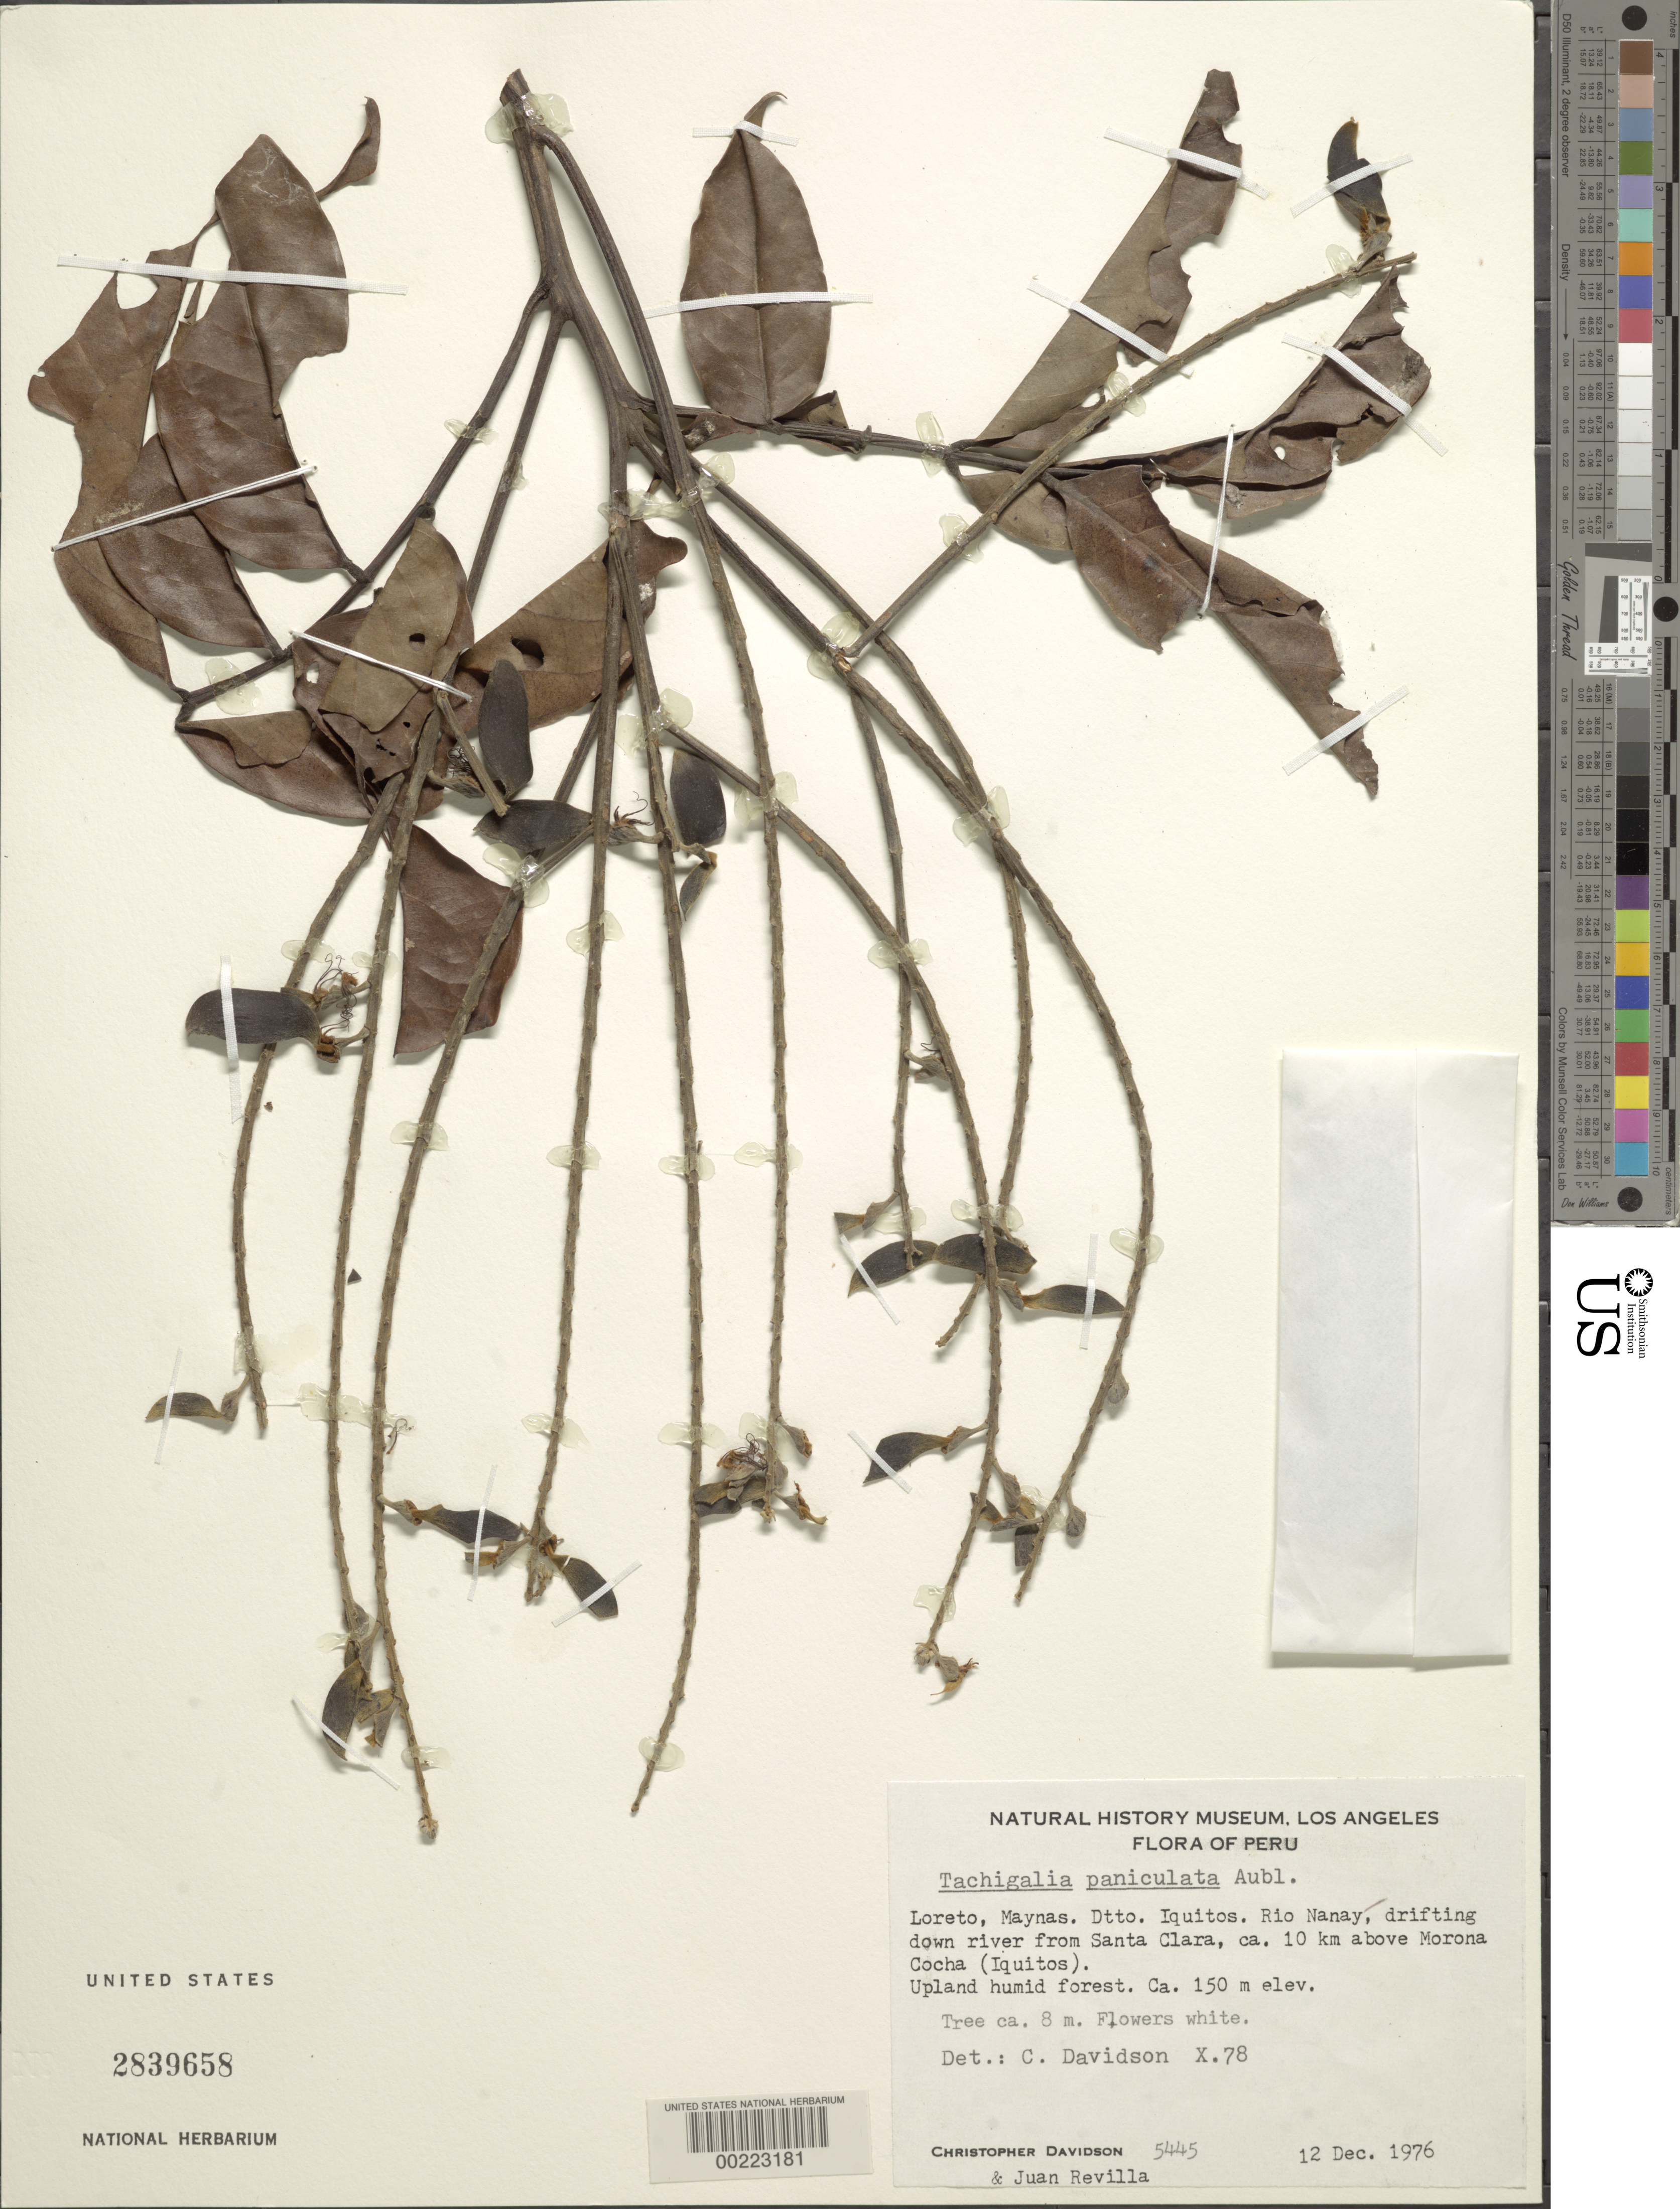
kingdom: Plantae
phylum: Tracheophyta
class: Magnoliopsida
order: Fabales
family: Fabaceae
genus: Tachigali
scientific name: Tachigali paniculata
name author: Aubl.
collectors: C. Davidson & J. Revilla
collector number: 5445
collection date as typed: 12 Dec 1976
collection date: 1976-12-12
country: Peru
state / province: Loreto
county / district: Maynas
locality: Rio nanay, drifting down river from santa clara, ca 10 km above morona cocha (iquitos)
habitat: Upland humid forest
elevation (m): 366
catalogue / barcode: US 2839658